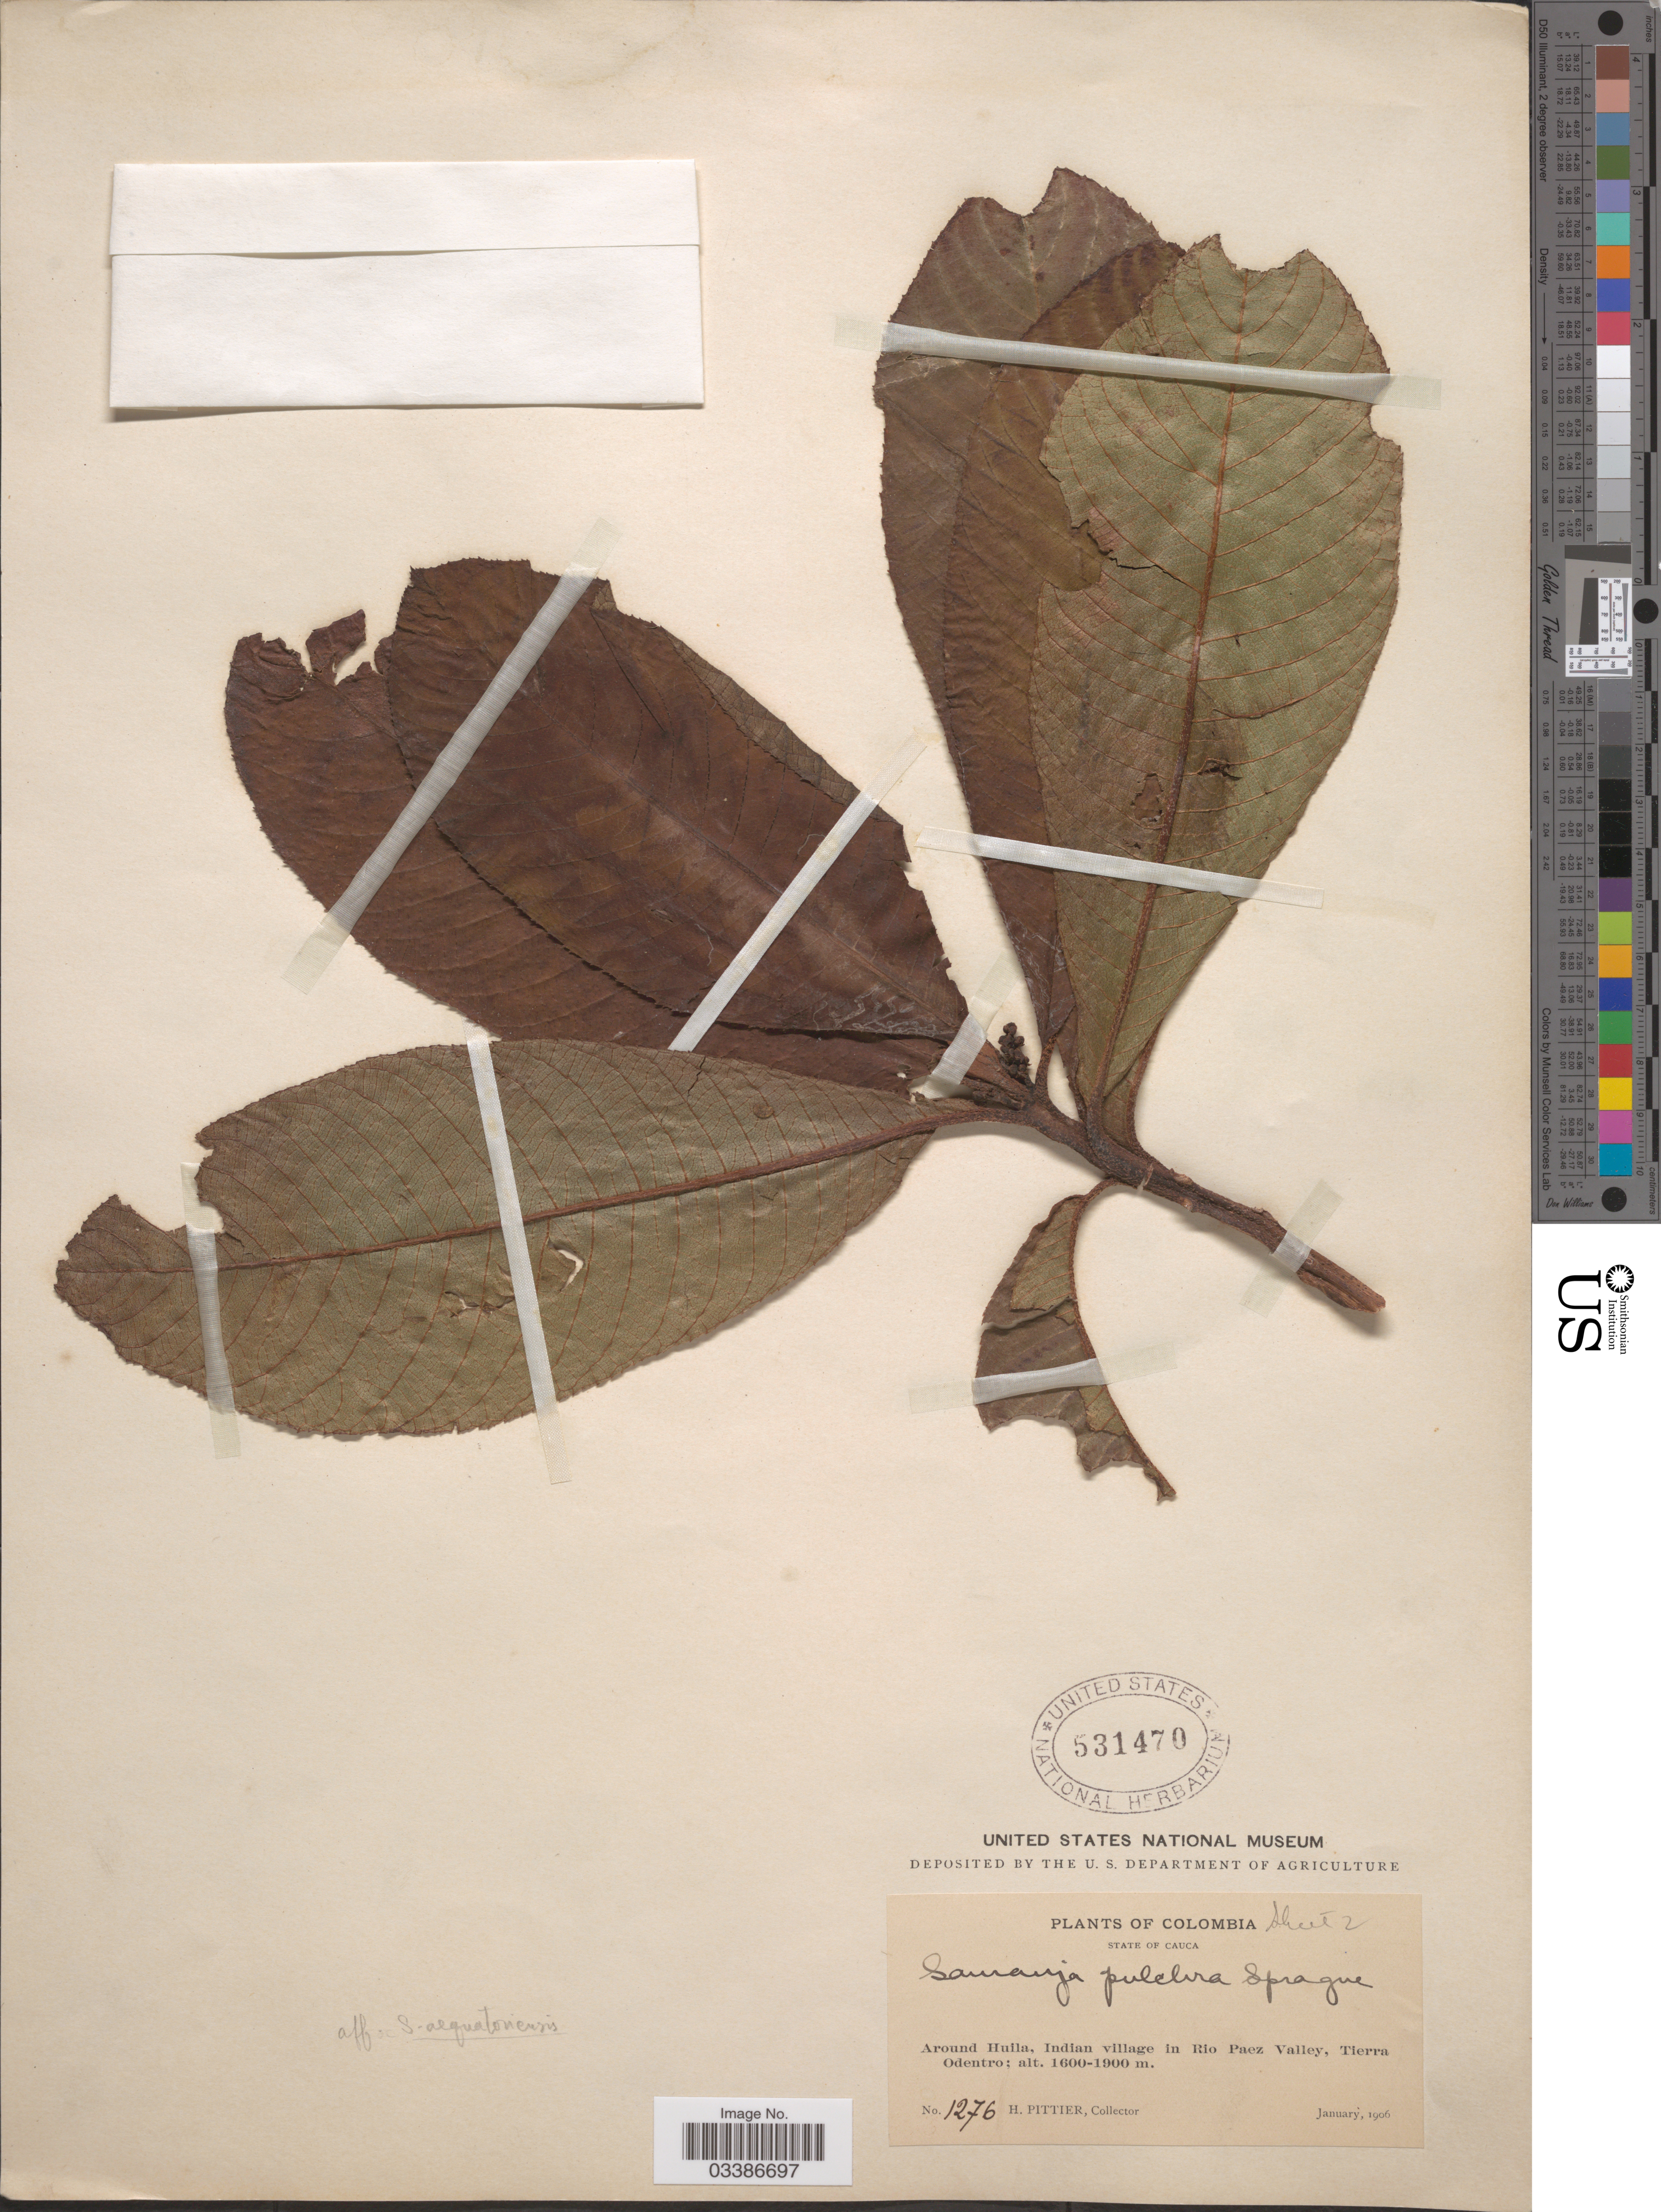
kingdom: Plantae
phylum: Tracheophyta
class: Magnoliopsida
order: Ericales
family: Actinidiaceae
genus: Saurauia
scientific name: Saurauia pulchra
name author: Sprague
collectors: H. F. Pittier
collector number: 1276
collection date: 1906-01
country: Colombia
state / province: Cauca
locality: Around Huila, Indian village in Rio Paez Valley, Tierra Odentro.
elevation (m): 1600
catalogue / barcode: US 531470